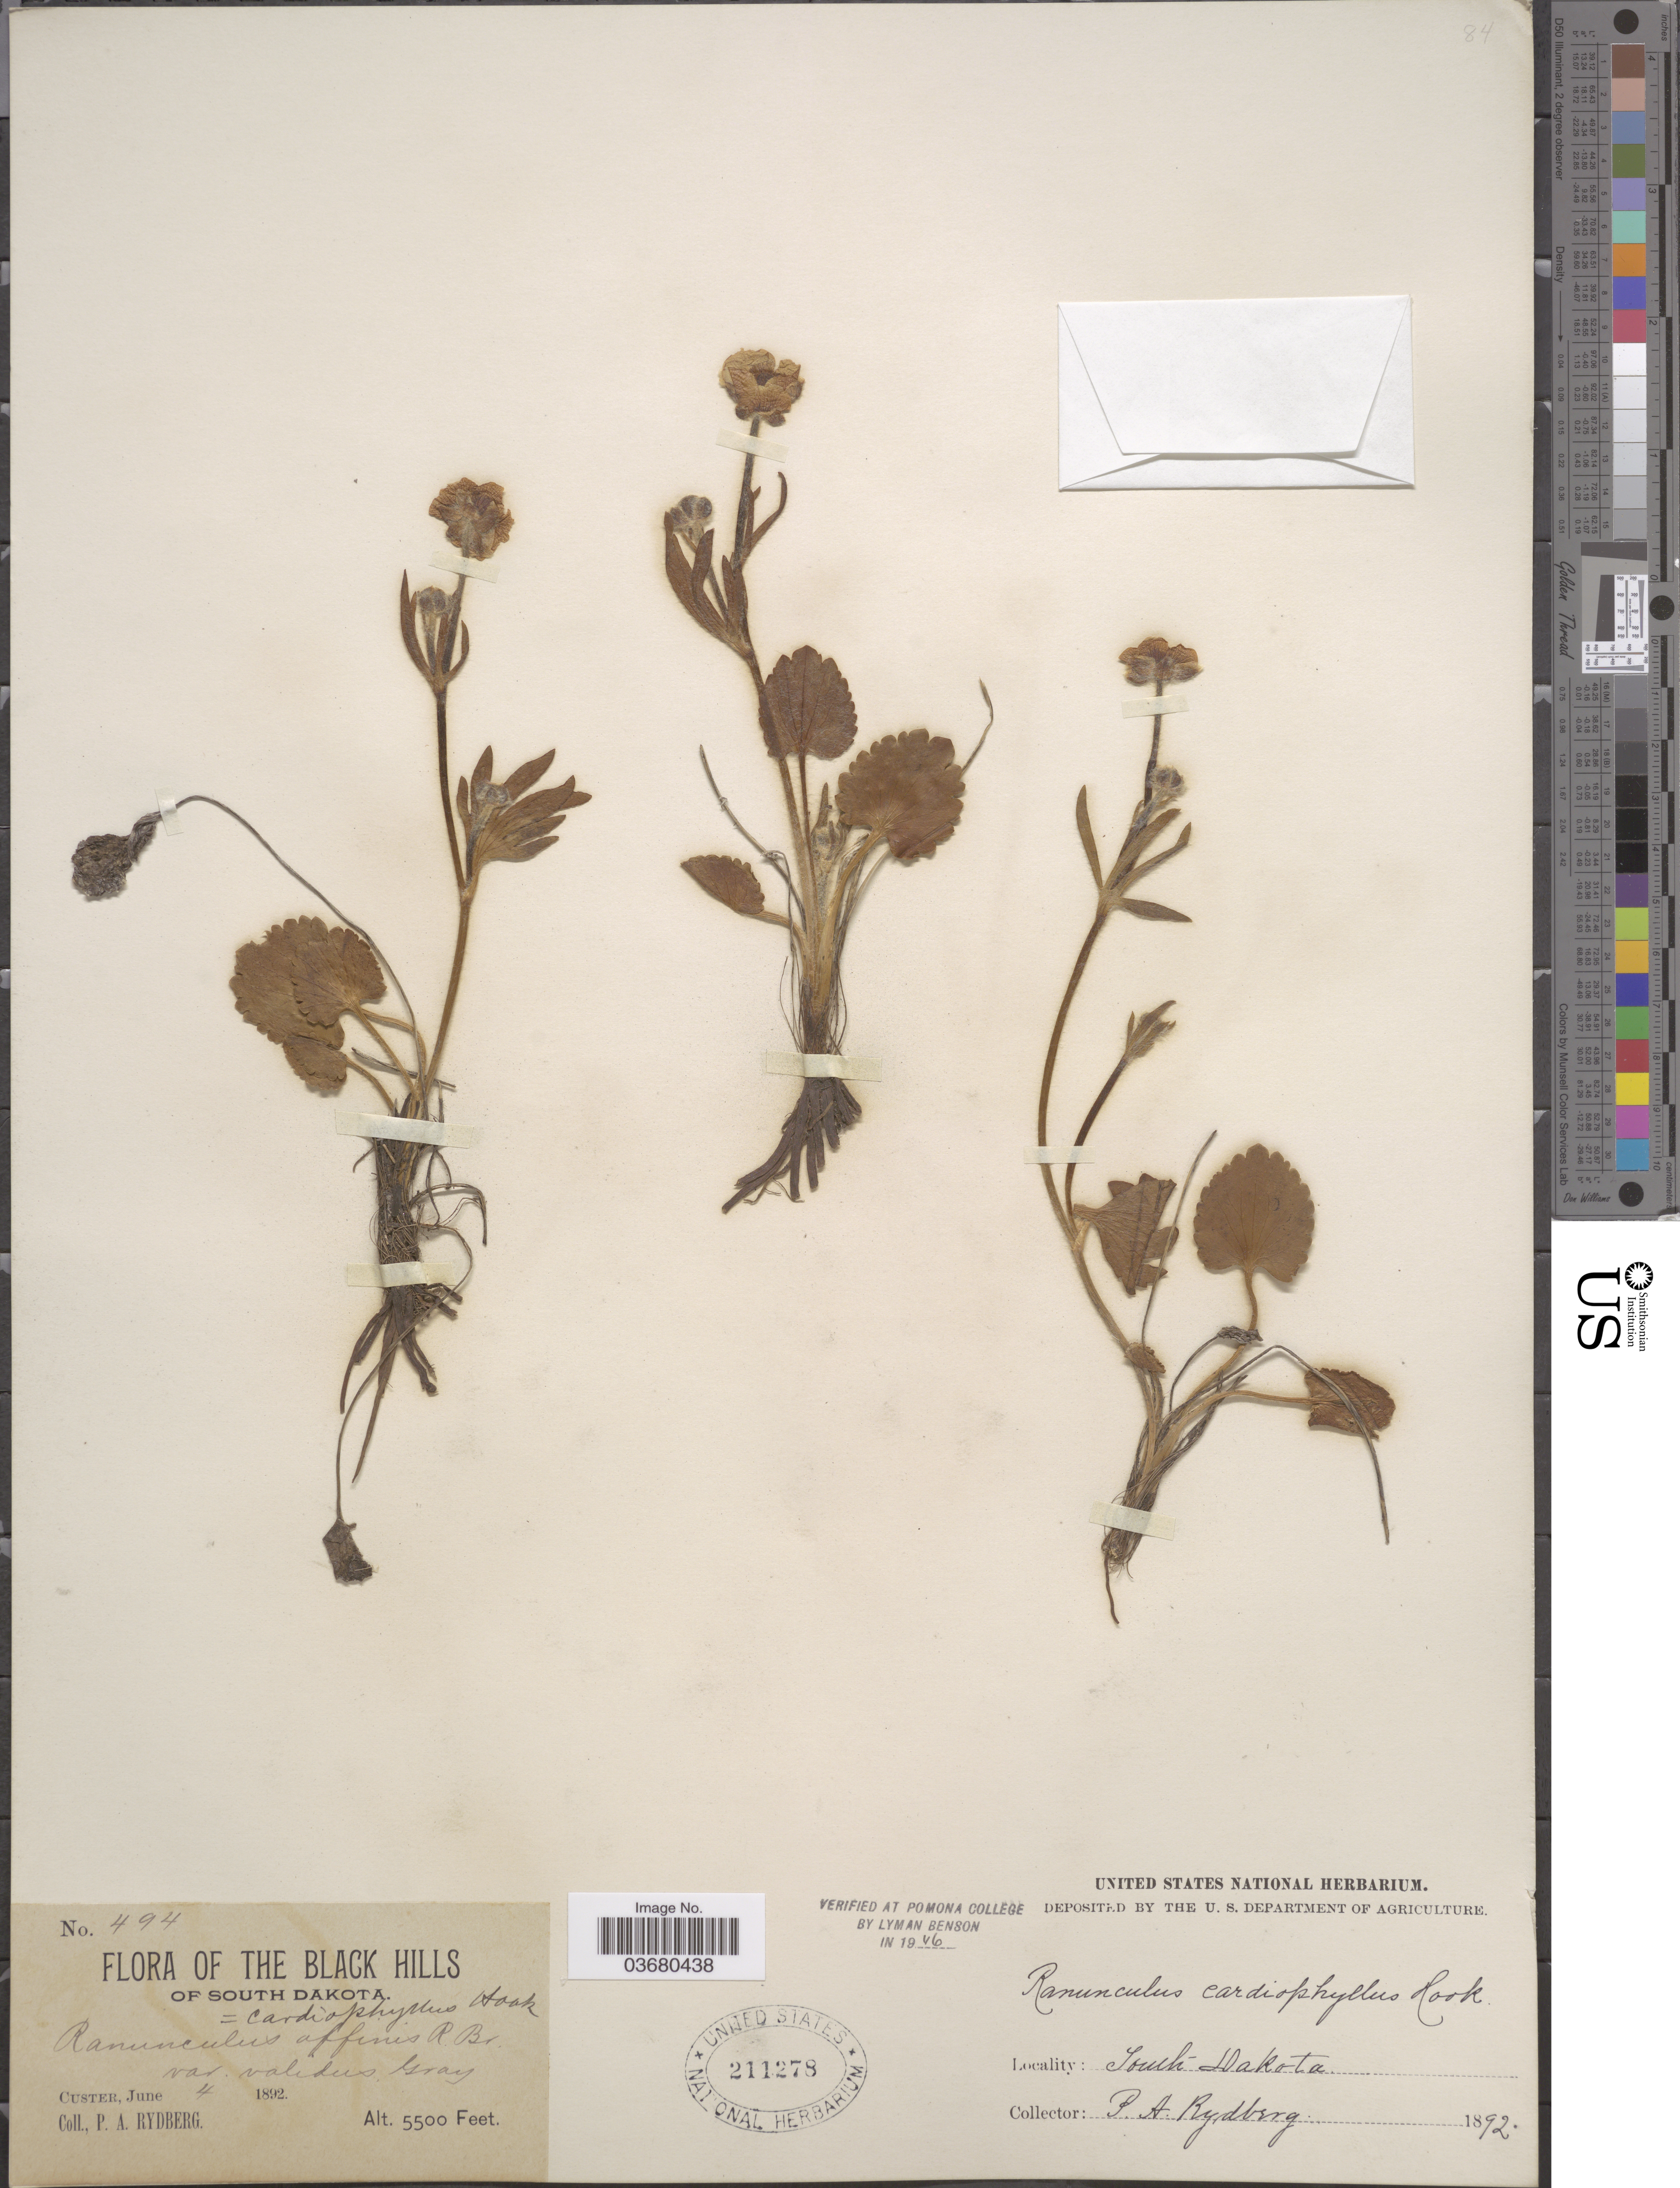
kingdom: Plantae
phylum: Tracheophyta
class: Magnoliopsida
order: Ranunculales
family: Ranunculaceae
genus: Ranunculus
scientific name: Ranunculus cardiophyllus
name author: Hook.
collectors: P. A. Rydberg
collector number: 494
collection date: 1892-06-04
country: United States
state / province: South Dakota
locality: The Black Hills of South Dakota. Custer.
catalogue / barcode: US 211278